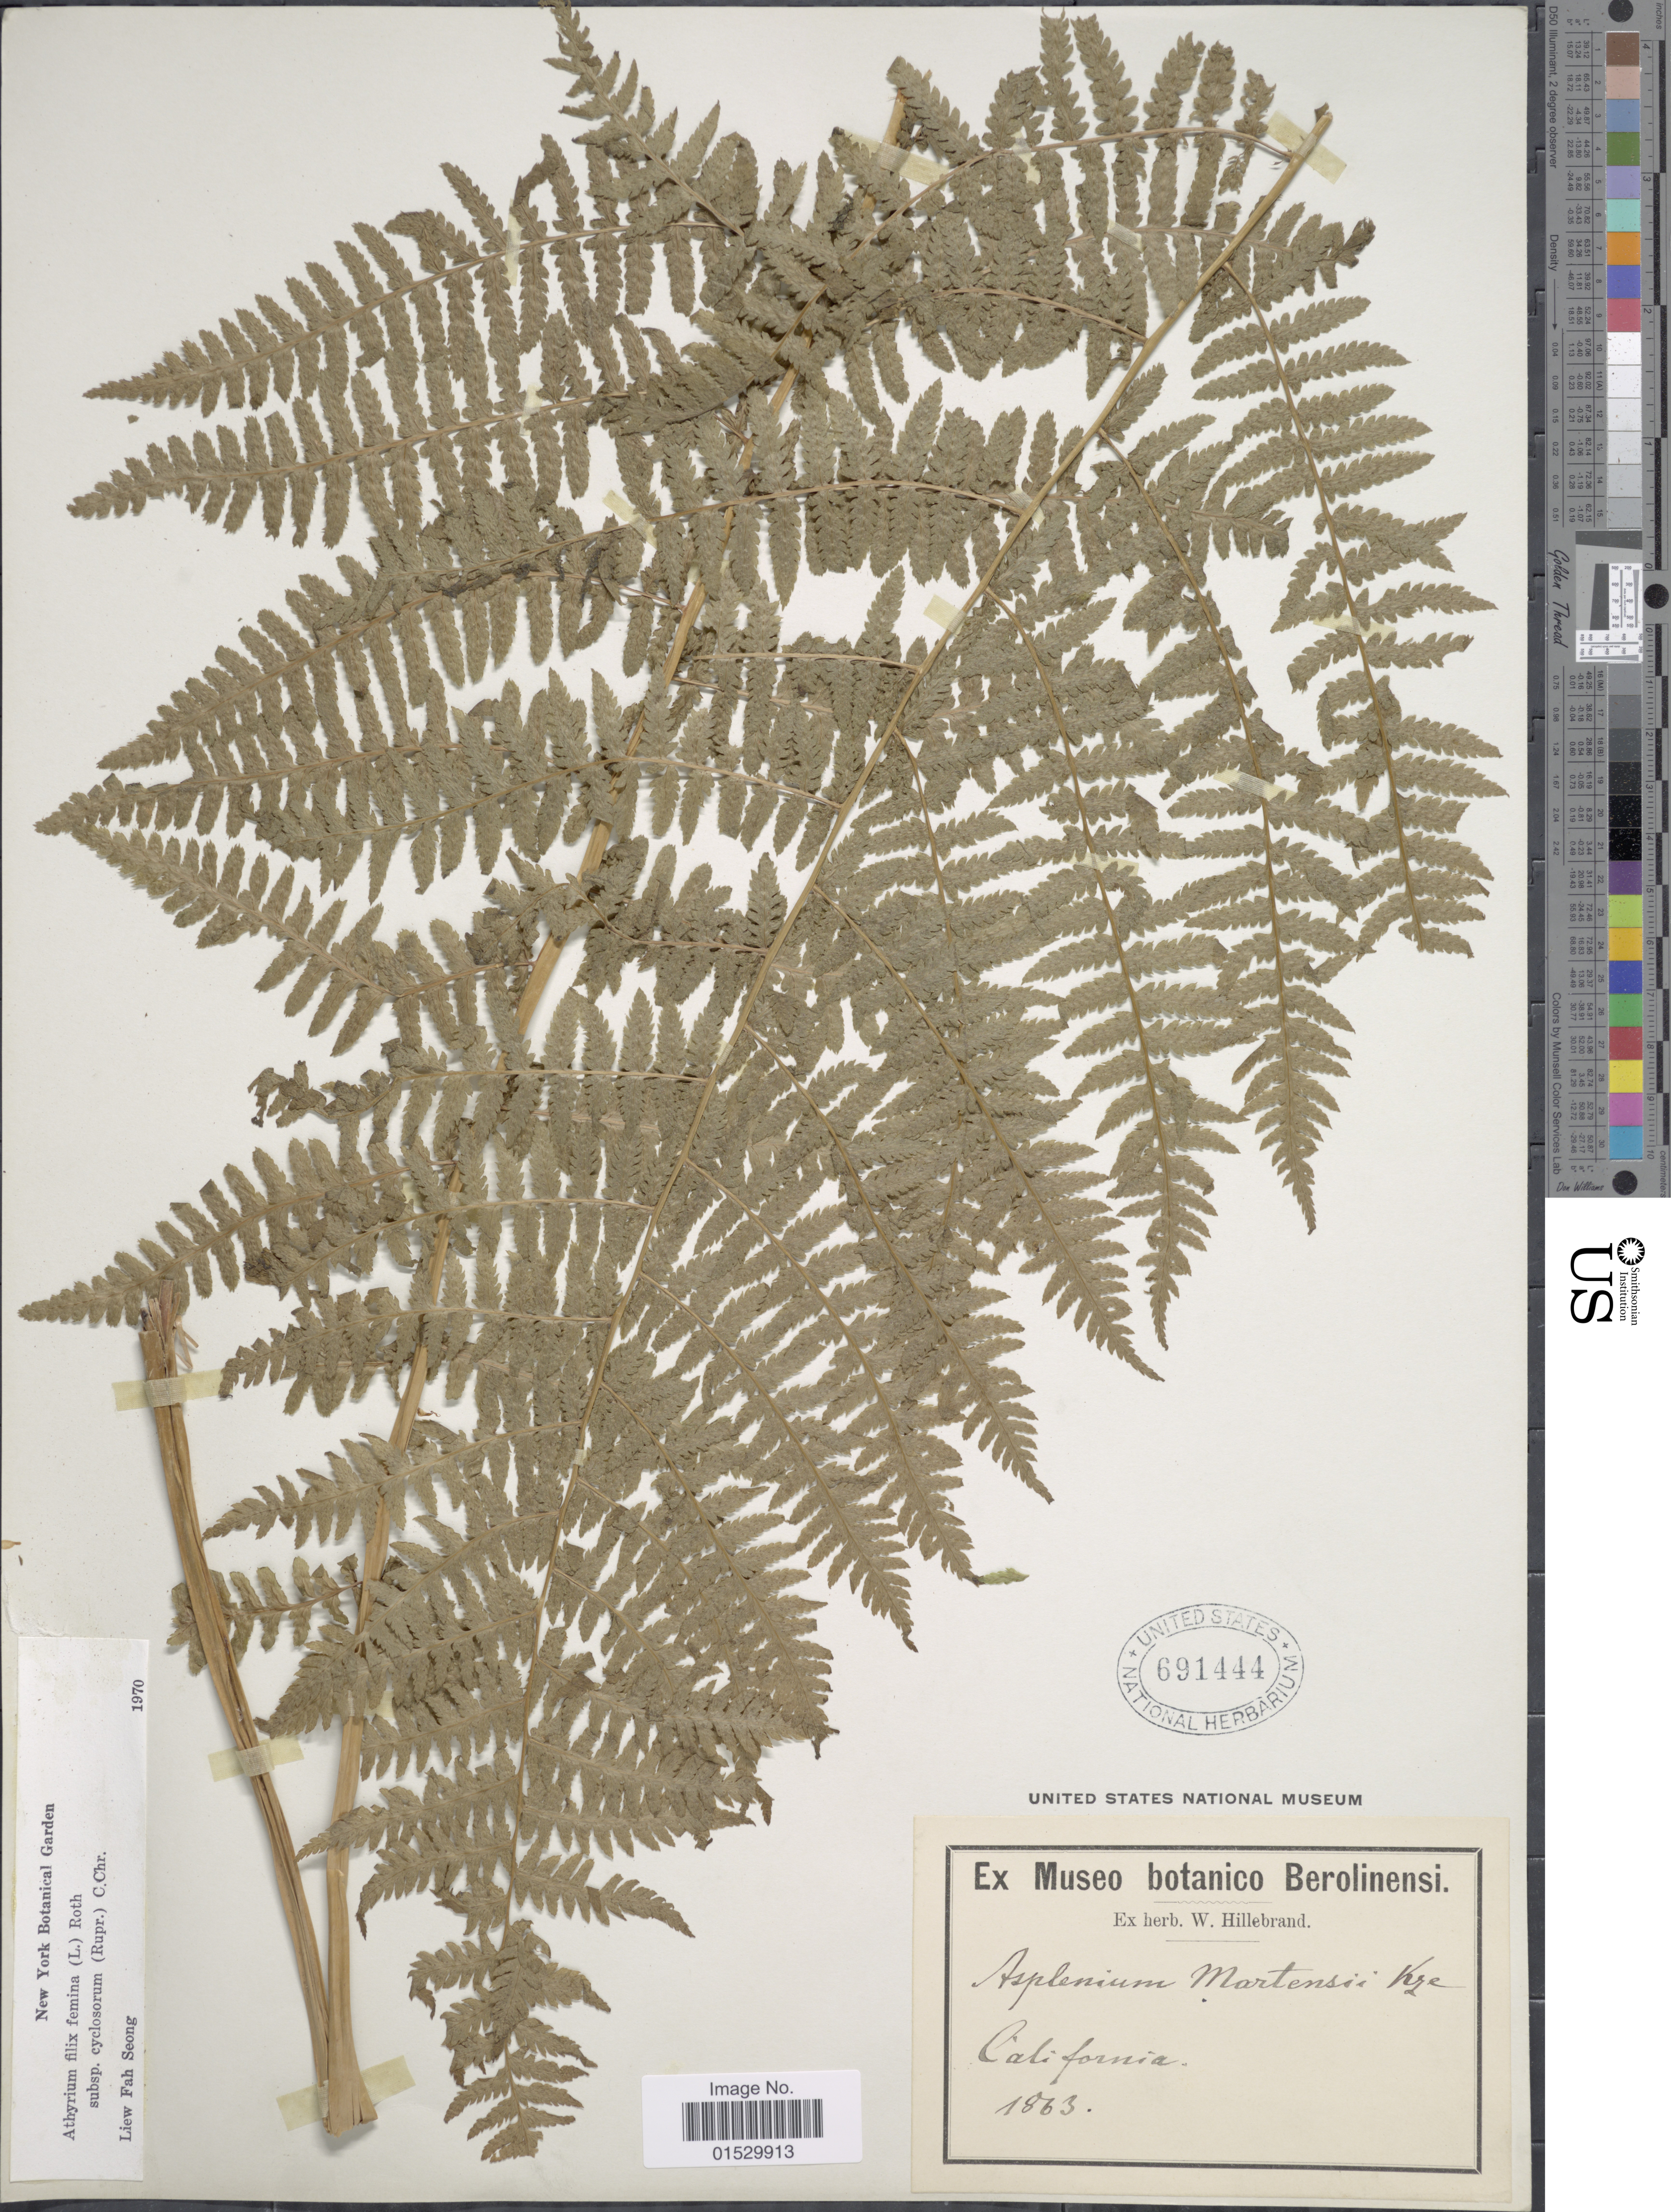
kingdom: Plantae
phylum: Tracheophyta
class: Polypodiopsida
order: Polypodiales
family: Athyriaceae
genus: Athyrium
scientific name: Athyrium filix-femina subsp. cyclosorum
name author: (Rupr.) C. Chr.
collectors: W. Hillebrand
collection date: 1863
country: United States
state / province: California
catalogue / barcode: US 691444